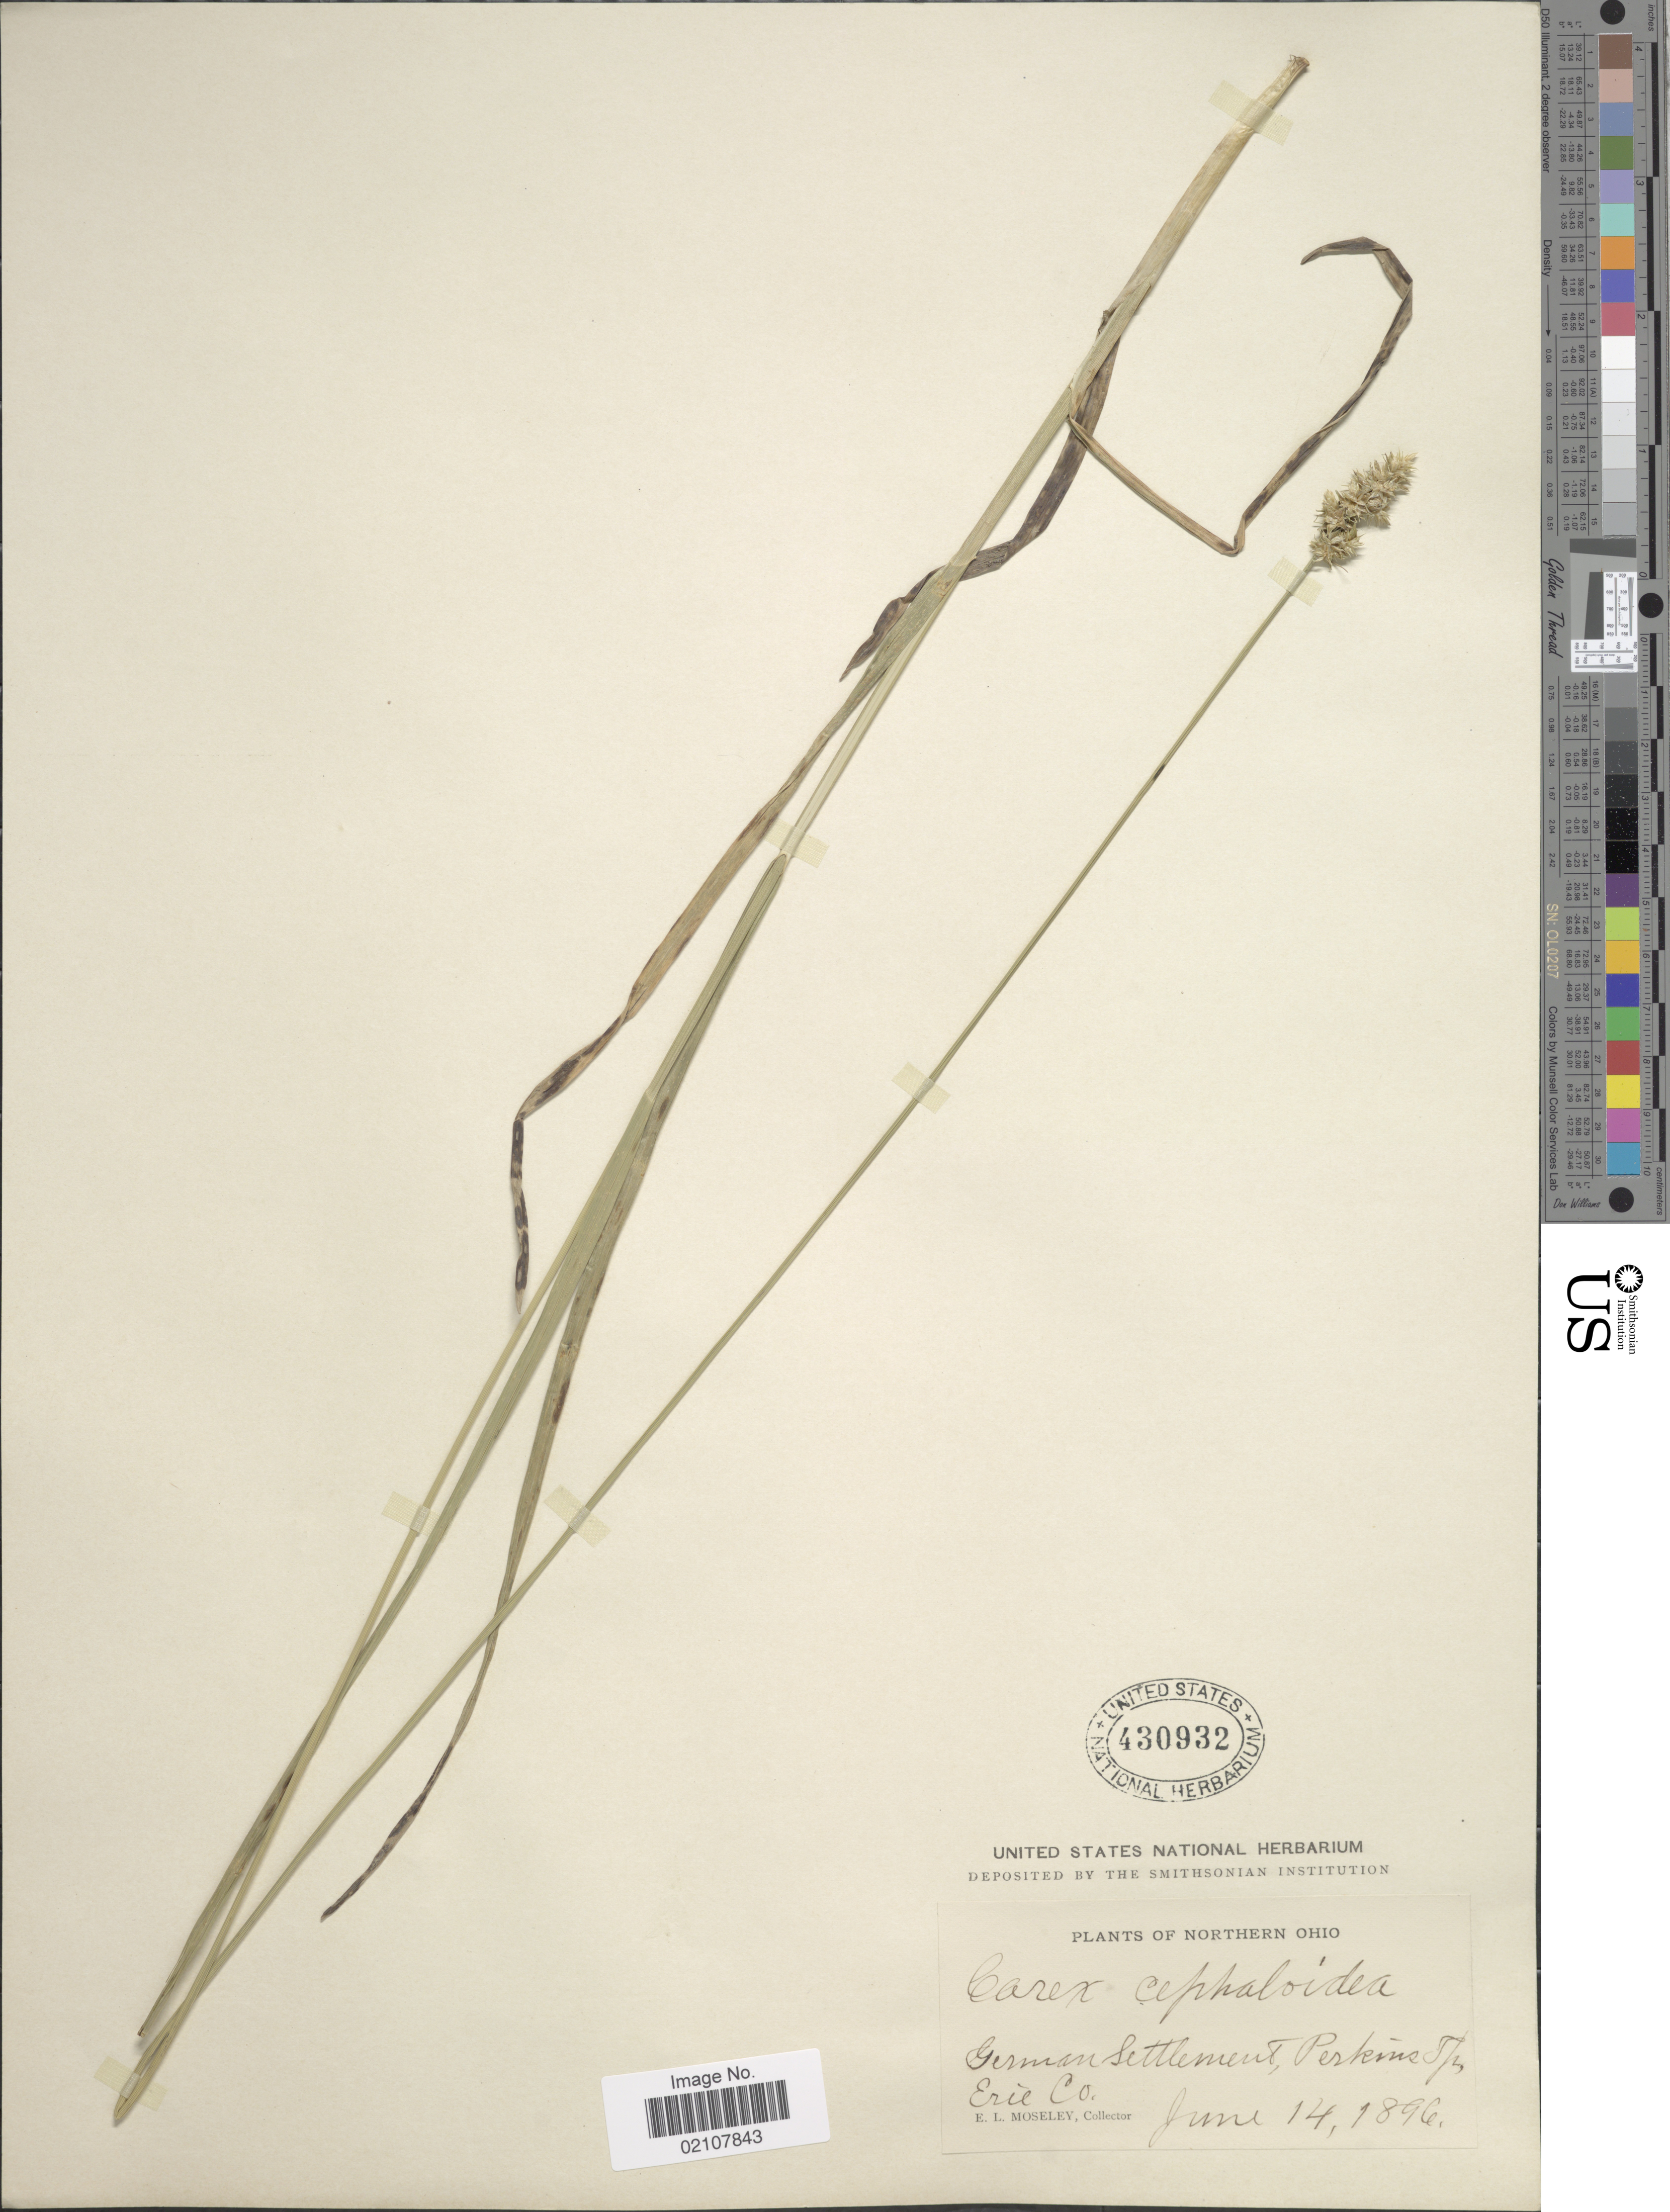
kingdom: Plantae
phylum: Tracheophyta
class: Liliopsida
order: Poales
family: Cyperaceae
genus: Carex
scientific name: Carex cephaloidea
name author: (Dewey) Dewey ex Boott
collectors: E. Moseley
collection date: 1896-06-14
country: United States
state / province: Ohio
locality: Northern Ohio, German Settlement, Perkins Tp, Erie Co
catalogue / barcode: US 430932